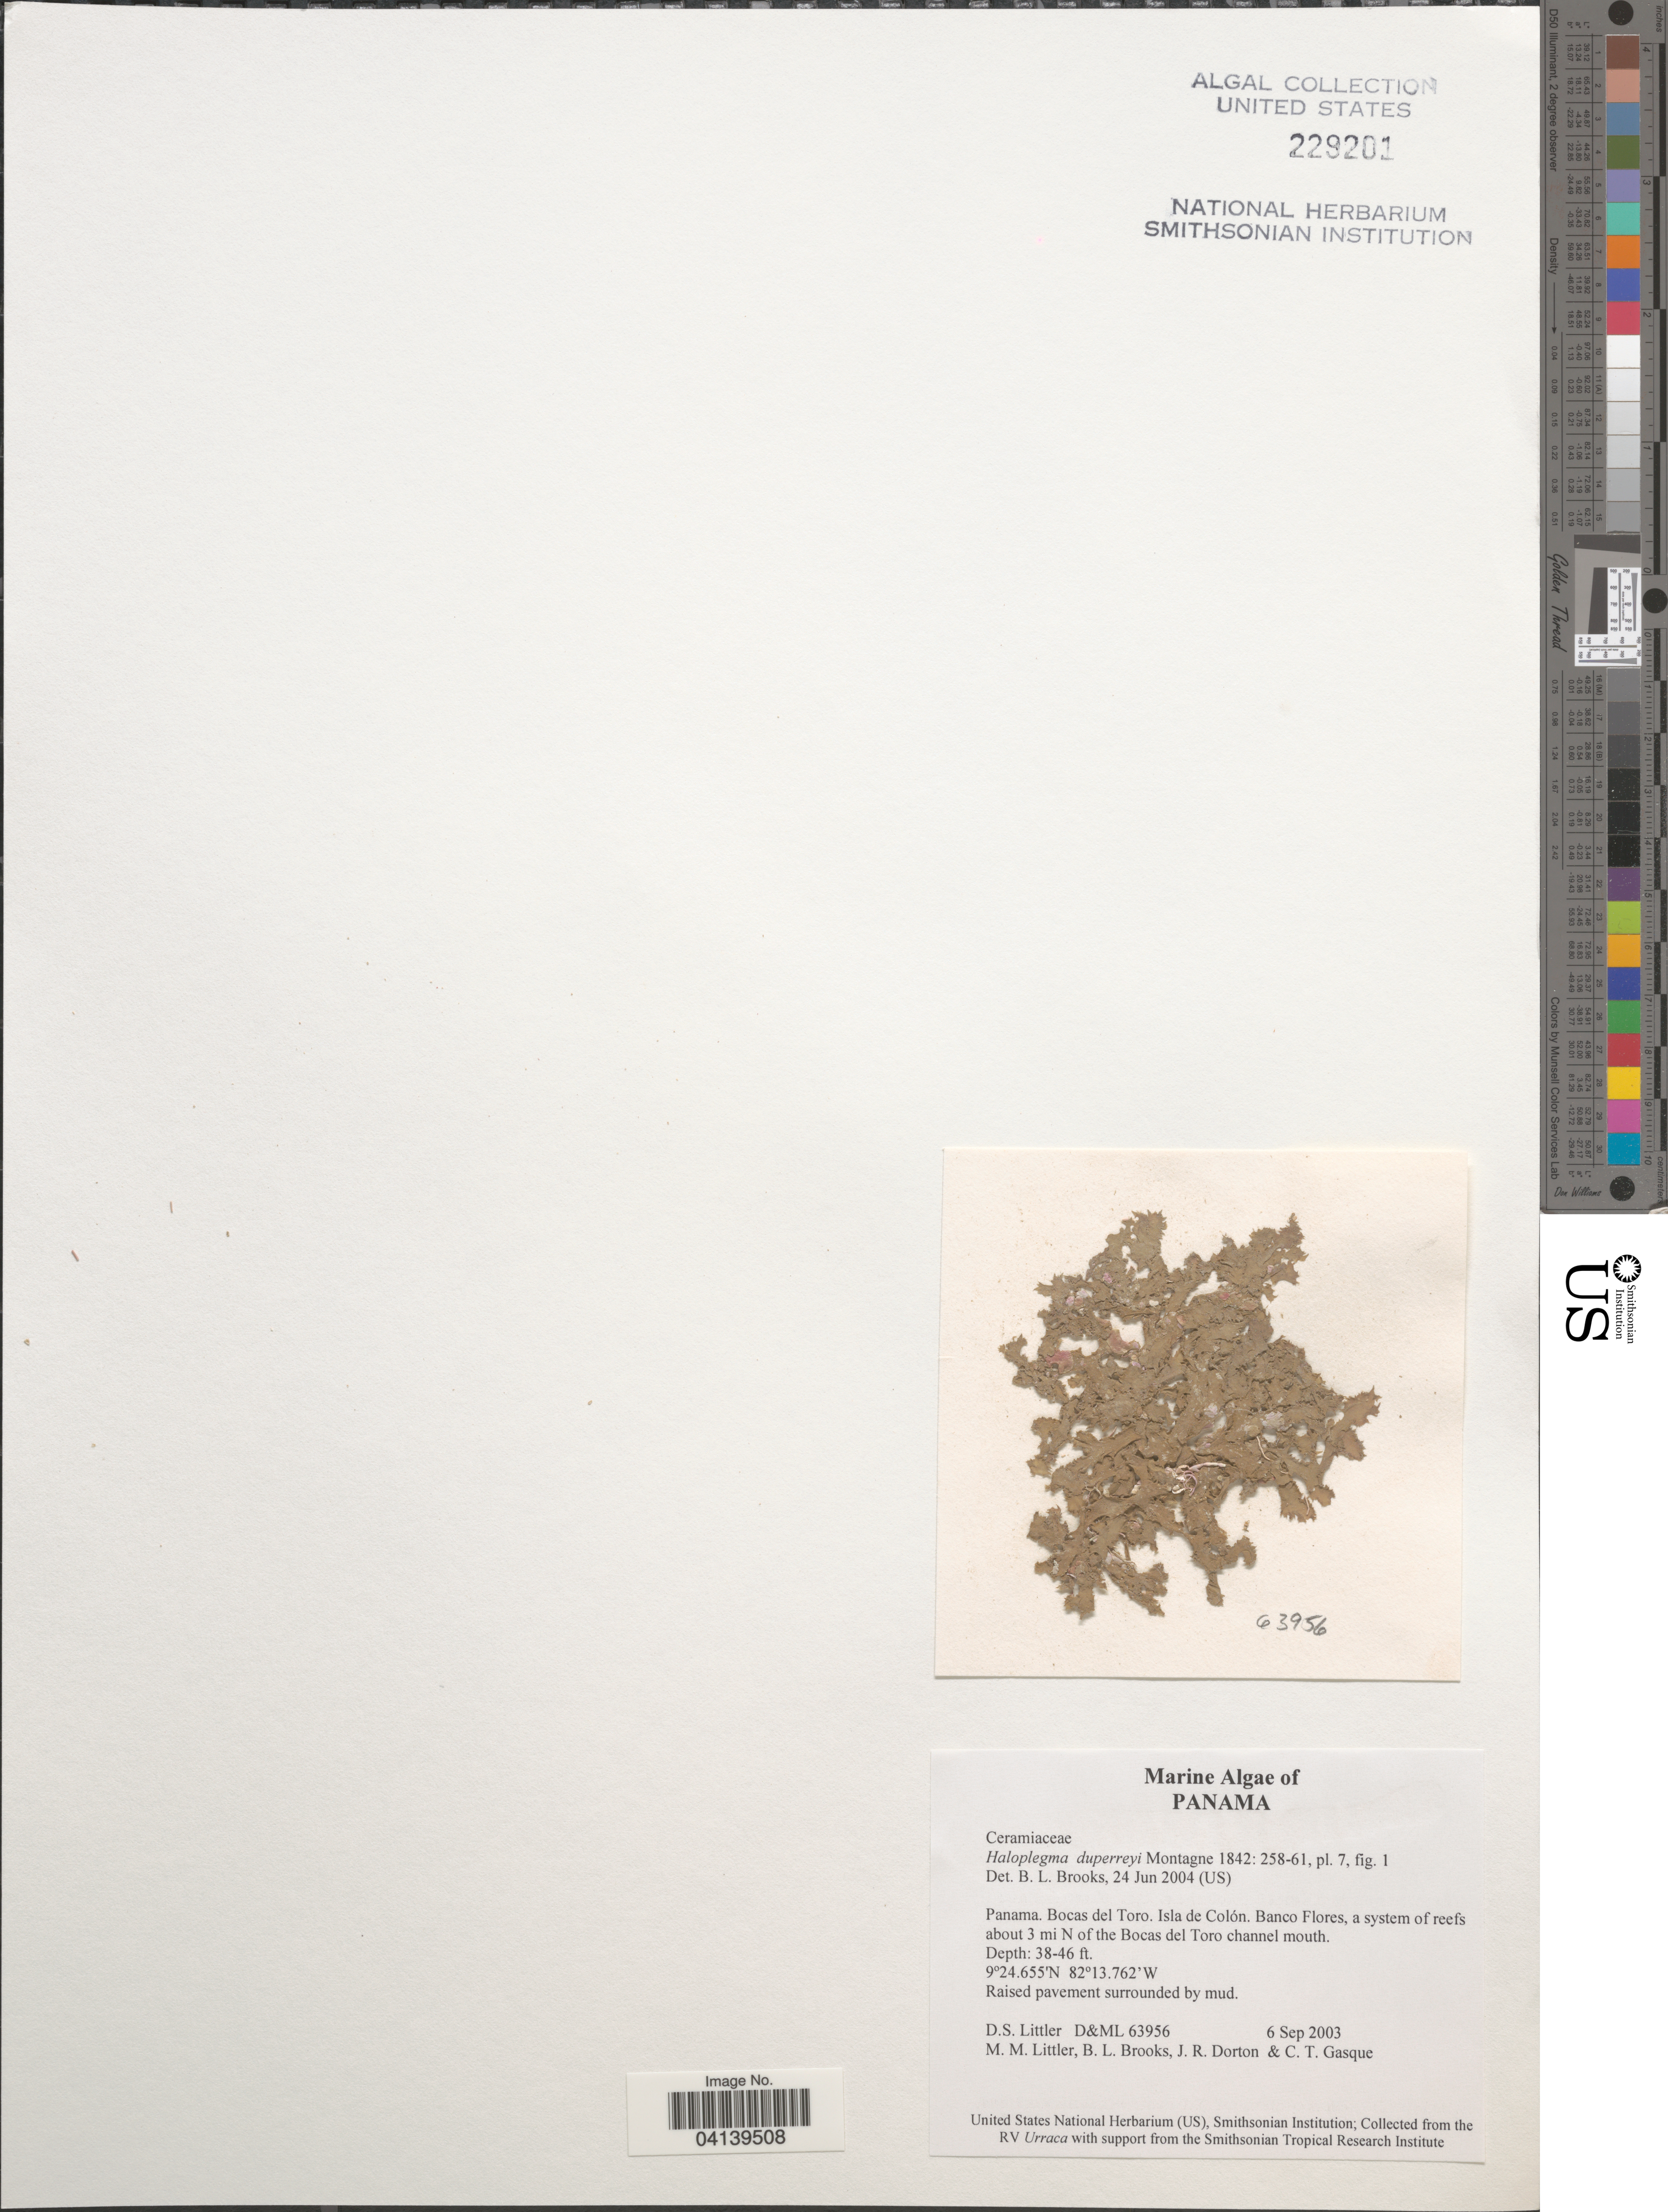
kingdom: Plantae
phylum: Rhodophyta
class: Florideophyceae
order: Ceramiales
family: Wrangeliaceae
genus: Haloplegma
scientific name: Haloplegma duperreyi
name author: Mont.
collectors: D. S. Littler, B. Brooks, J. Dorton & C. Gasque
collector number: D&ML63956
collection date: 2003-09-06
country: Panama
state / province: Bocas del Toro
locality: Isla de Colón. Banco Flores, a system of reefs about 3 mi N of the Bocas del Toro channel mouth.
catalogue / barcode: US 229201